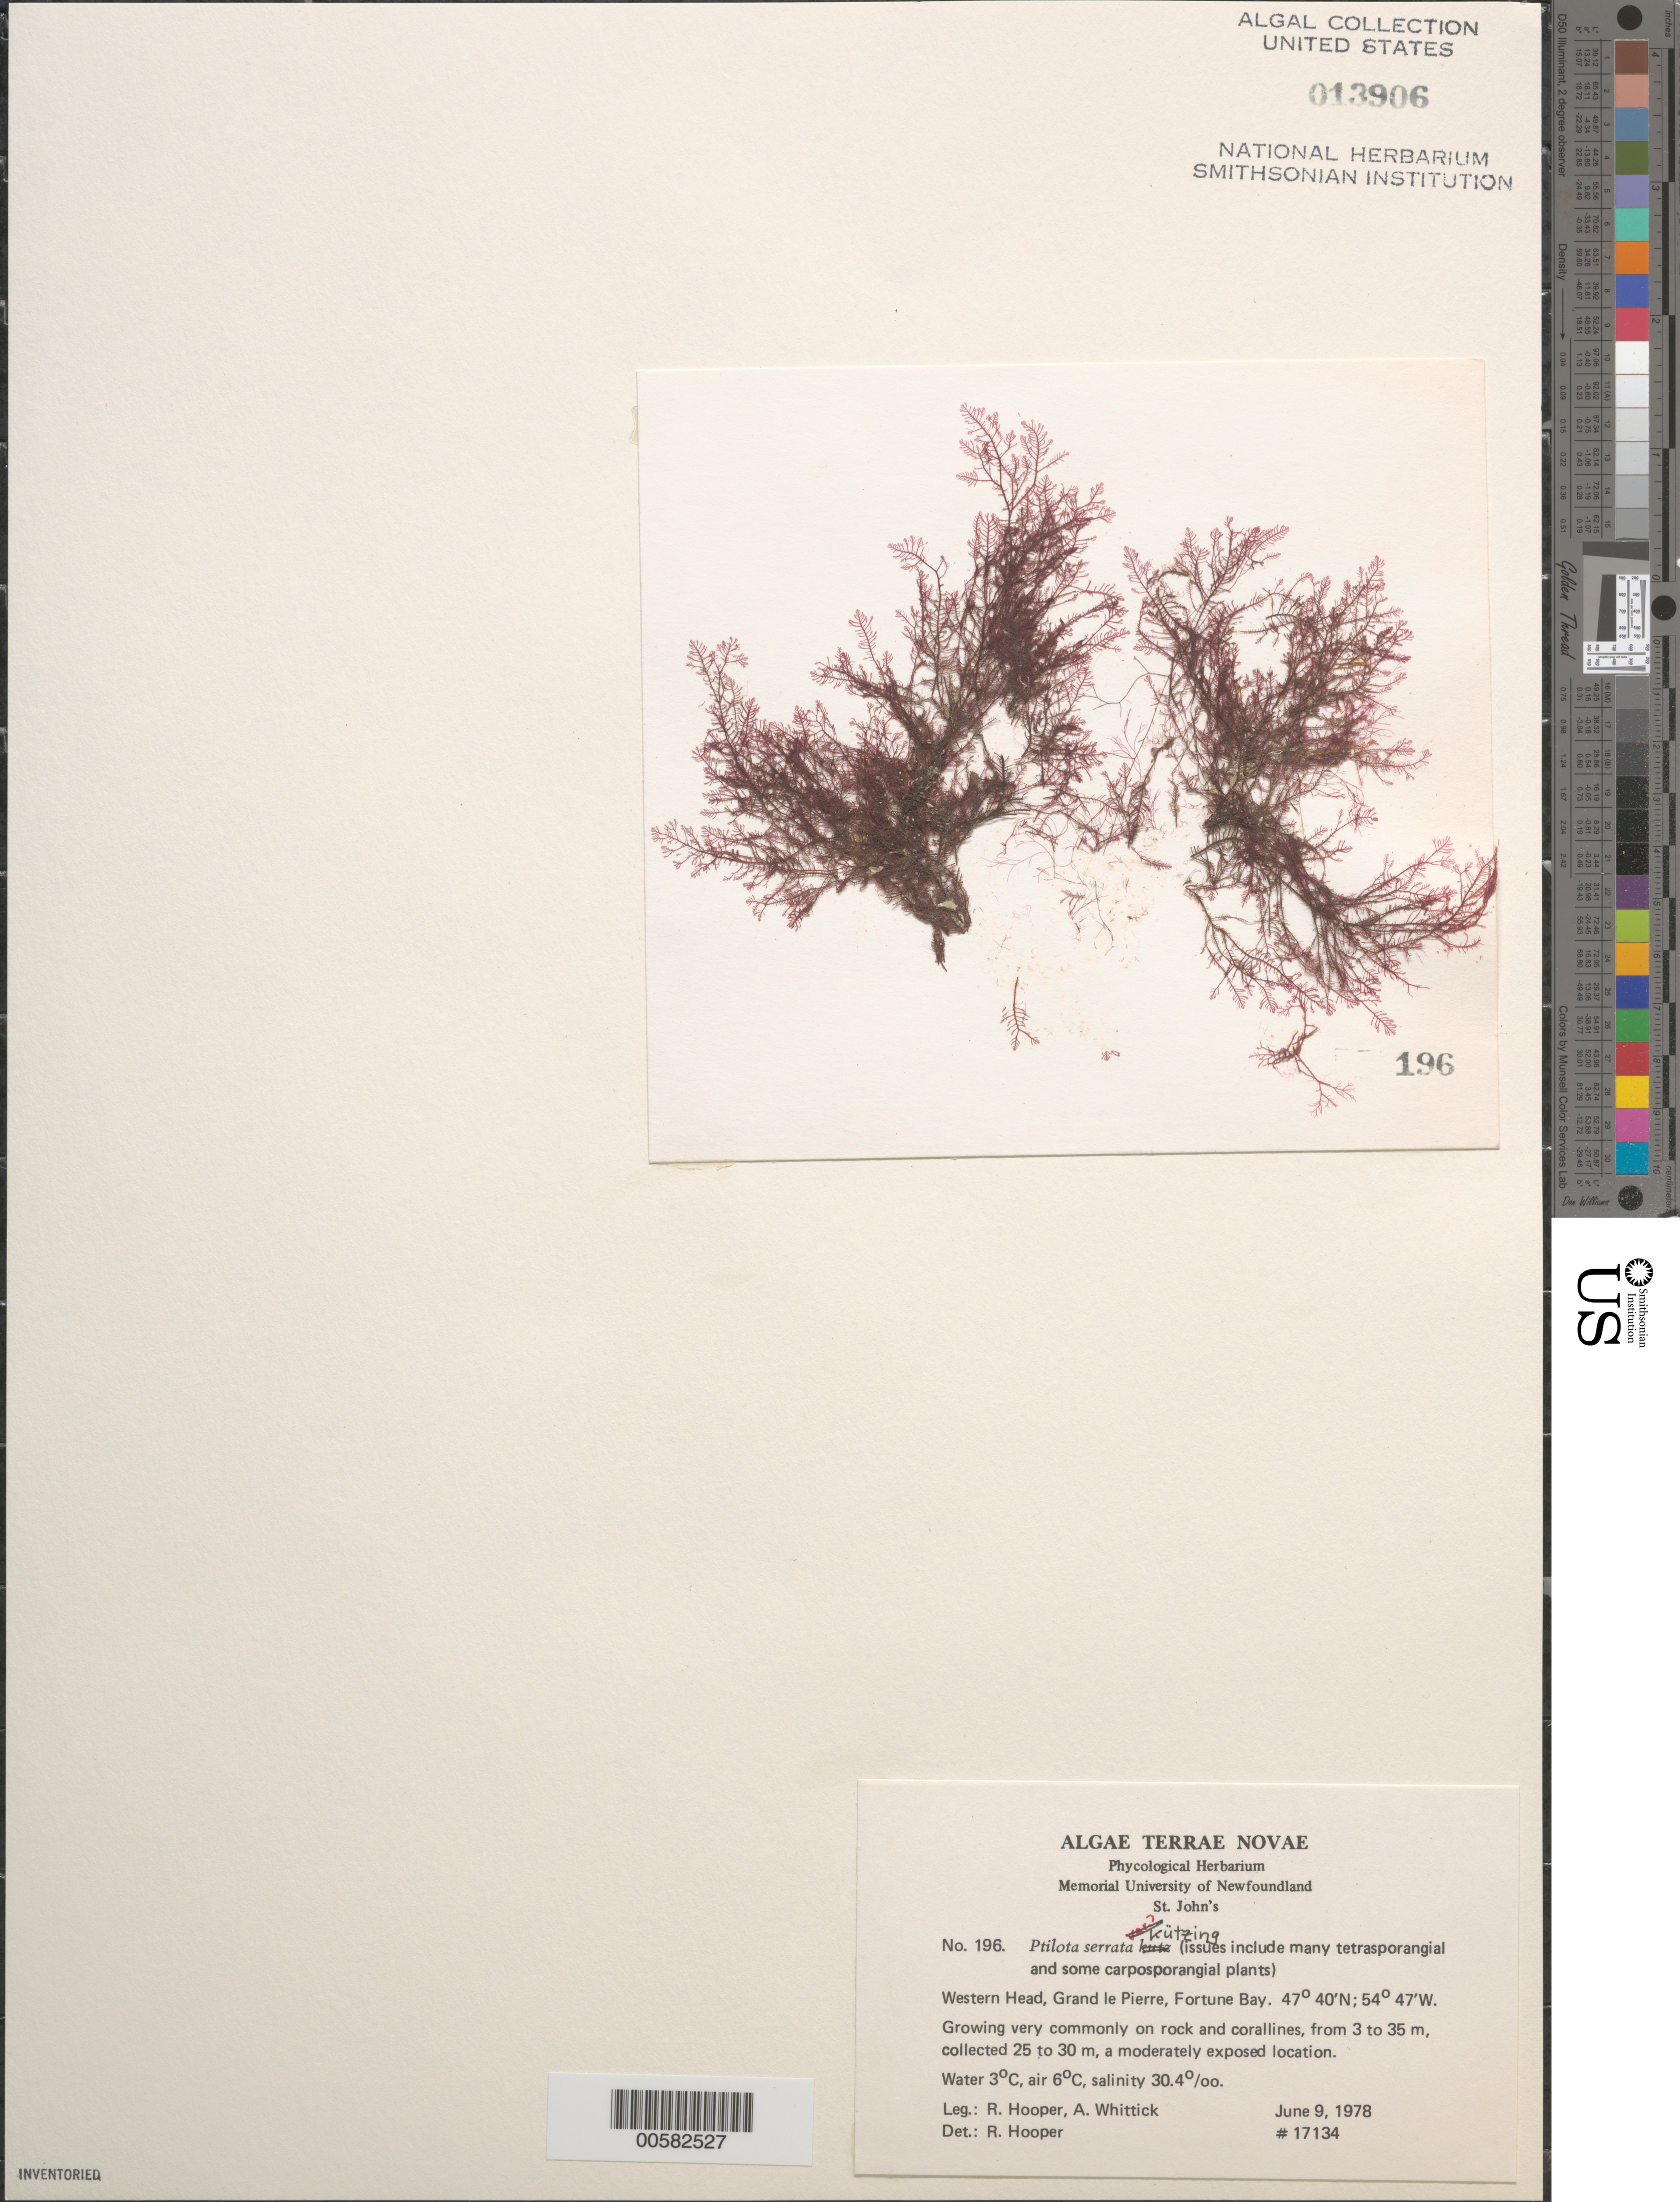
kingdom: Plantae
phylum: Rhodophyta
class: Florideophyceae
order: Ceramiales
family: Wrangeliaceae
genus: Ptilota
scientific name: Ptilota serrata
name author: Kützing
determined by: Hooper, R. G.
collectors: R. G. Hooper & A. Whittick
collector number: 17134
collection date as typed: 09 Jun 1978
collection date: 1978-06-09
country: Canada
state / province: Newfoundland and Labrador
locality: Western Head, Grand le Pierre, Fortune Bay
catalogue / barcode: US 13906